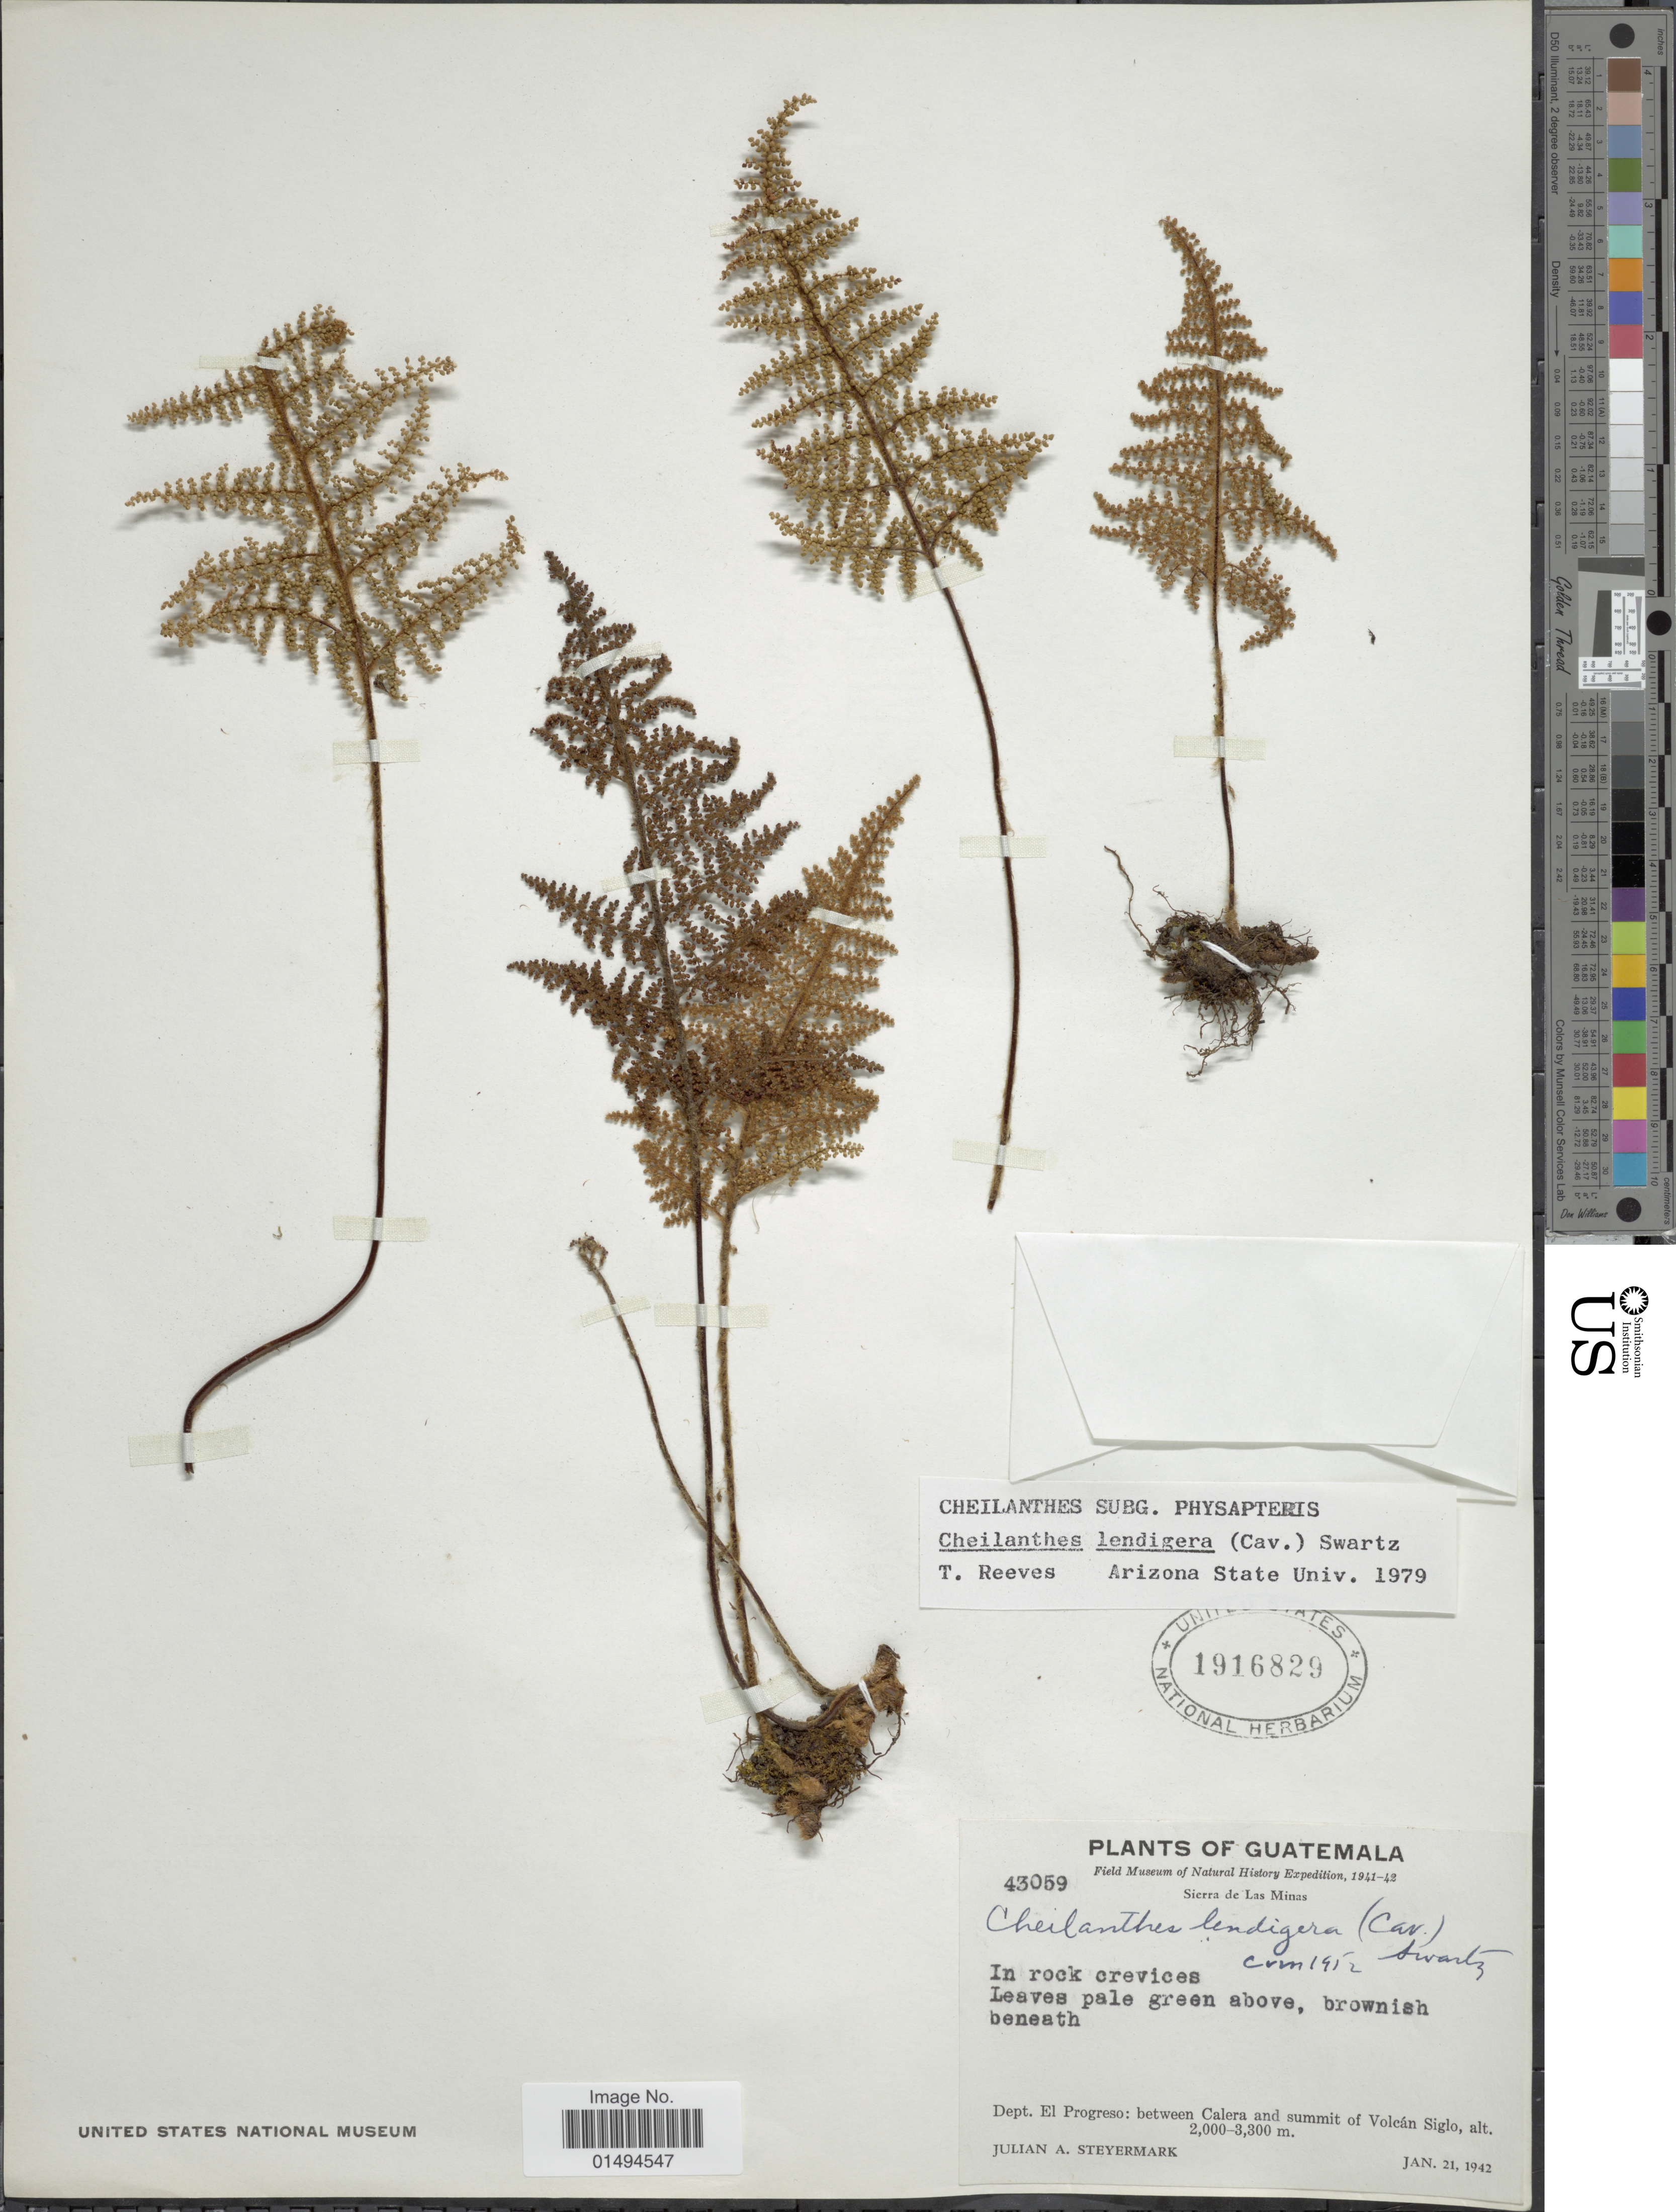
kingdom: Plantae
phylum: Tracheophyta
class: Polypodiopsida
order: Polypodiales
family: Pteridaceae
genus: Myriopteris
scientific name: Myriopteris lendigera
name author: (Cav.) J. Sm.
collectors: J. Steyermark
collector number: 43059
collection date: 1942-01-21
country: Guatemala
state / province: El Progreso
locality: Sierra de Las Minas, Between Calera and summit of Volcan Siglo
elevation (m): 2000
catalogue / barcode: US 1916829